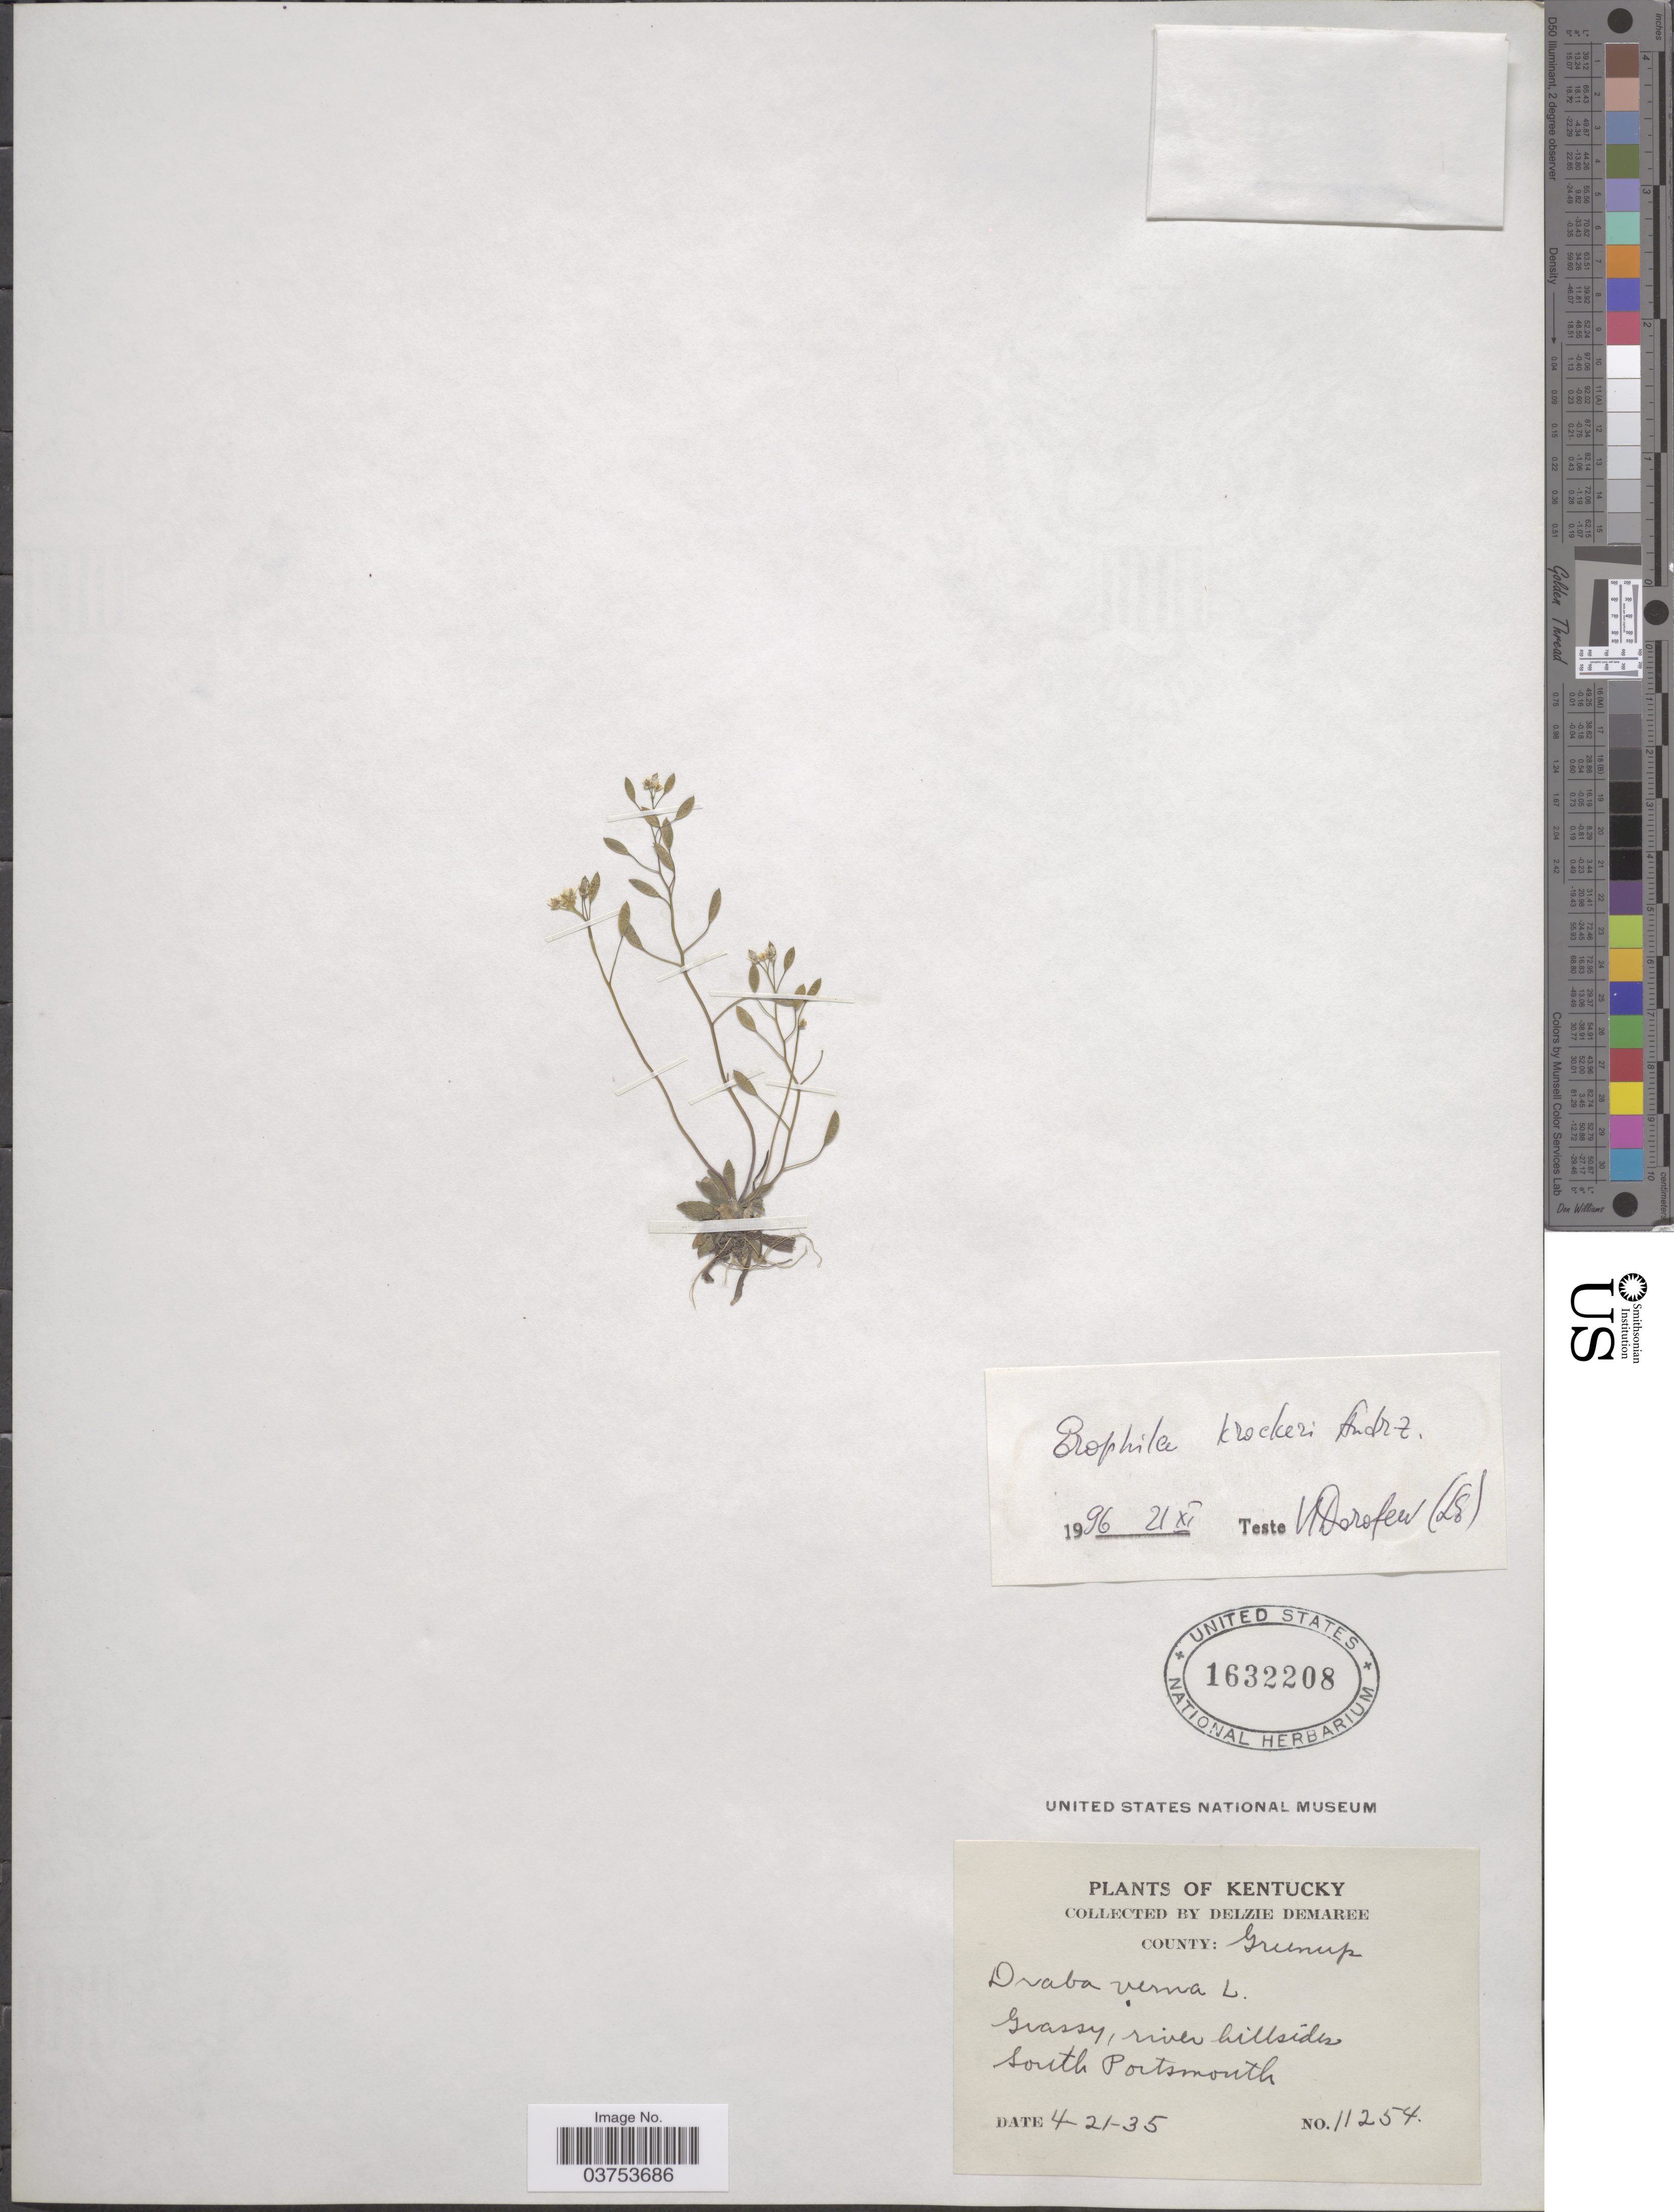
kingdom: Plantae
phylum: Tracheophyta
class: Magnoliopsida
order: Brassicales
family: Brassicaceae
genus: Erophila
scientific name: Erophila verna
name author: (L.) DC.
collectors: D. Demaree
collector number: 11254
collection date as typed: Transcribed d/m/y: 21/4/35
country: United States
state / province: Kentucky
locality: County: Greenup. South Portsmouth.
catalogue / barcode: US 1632208